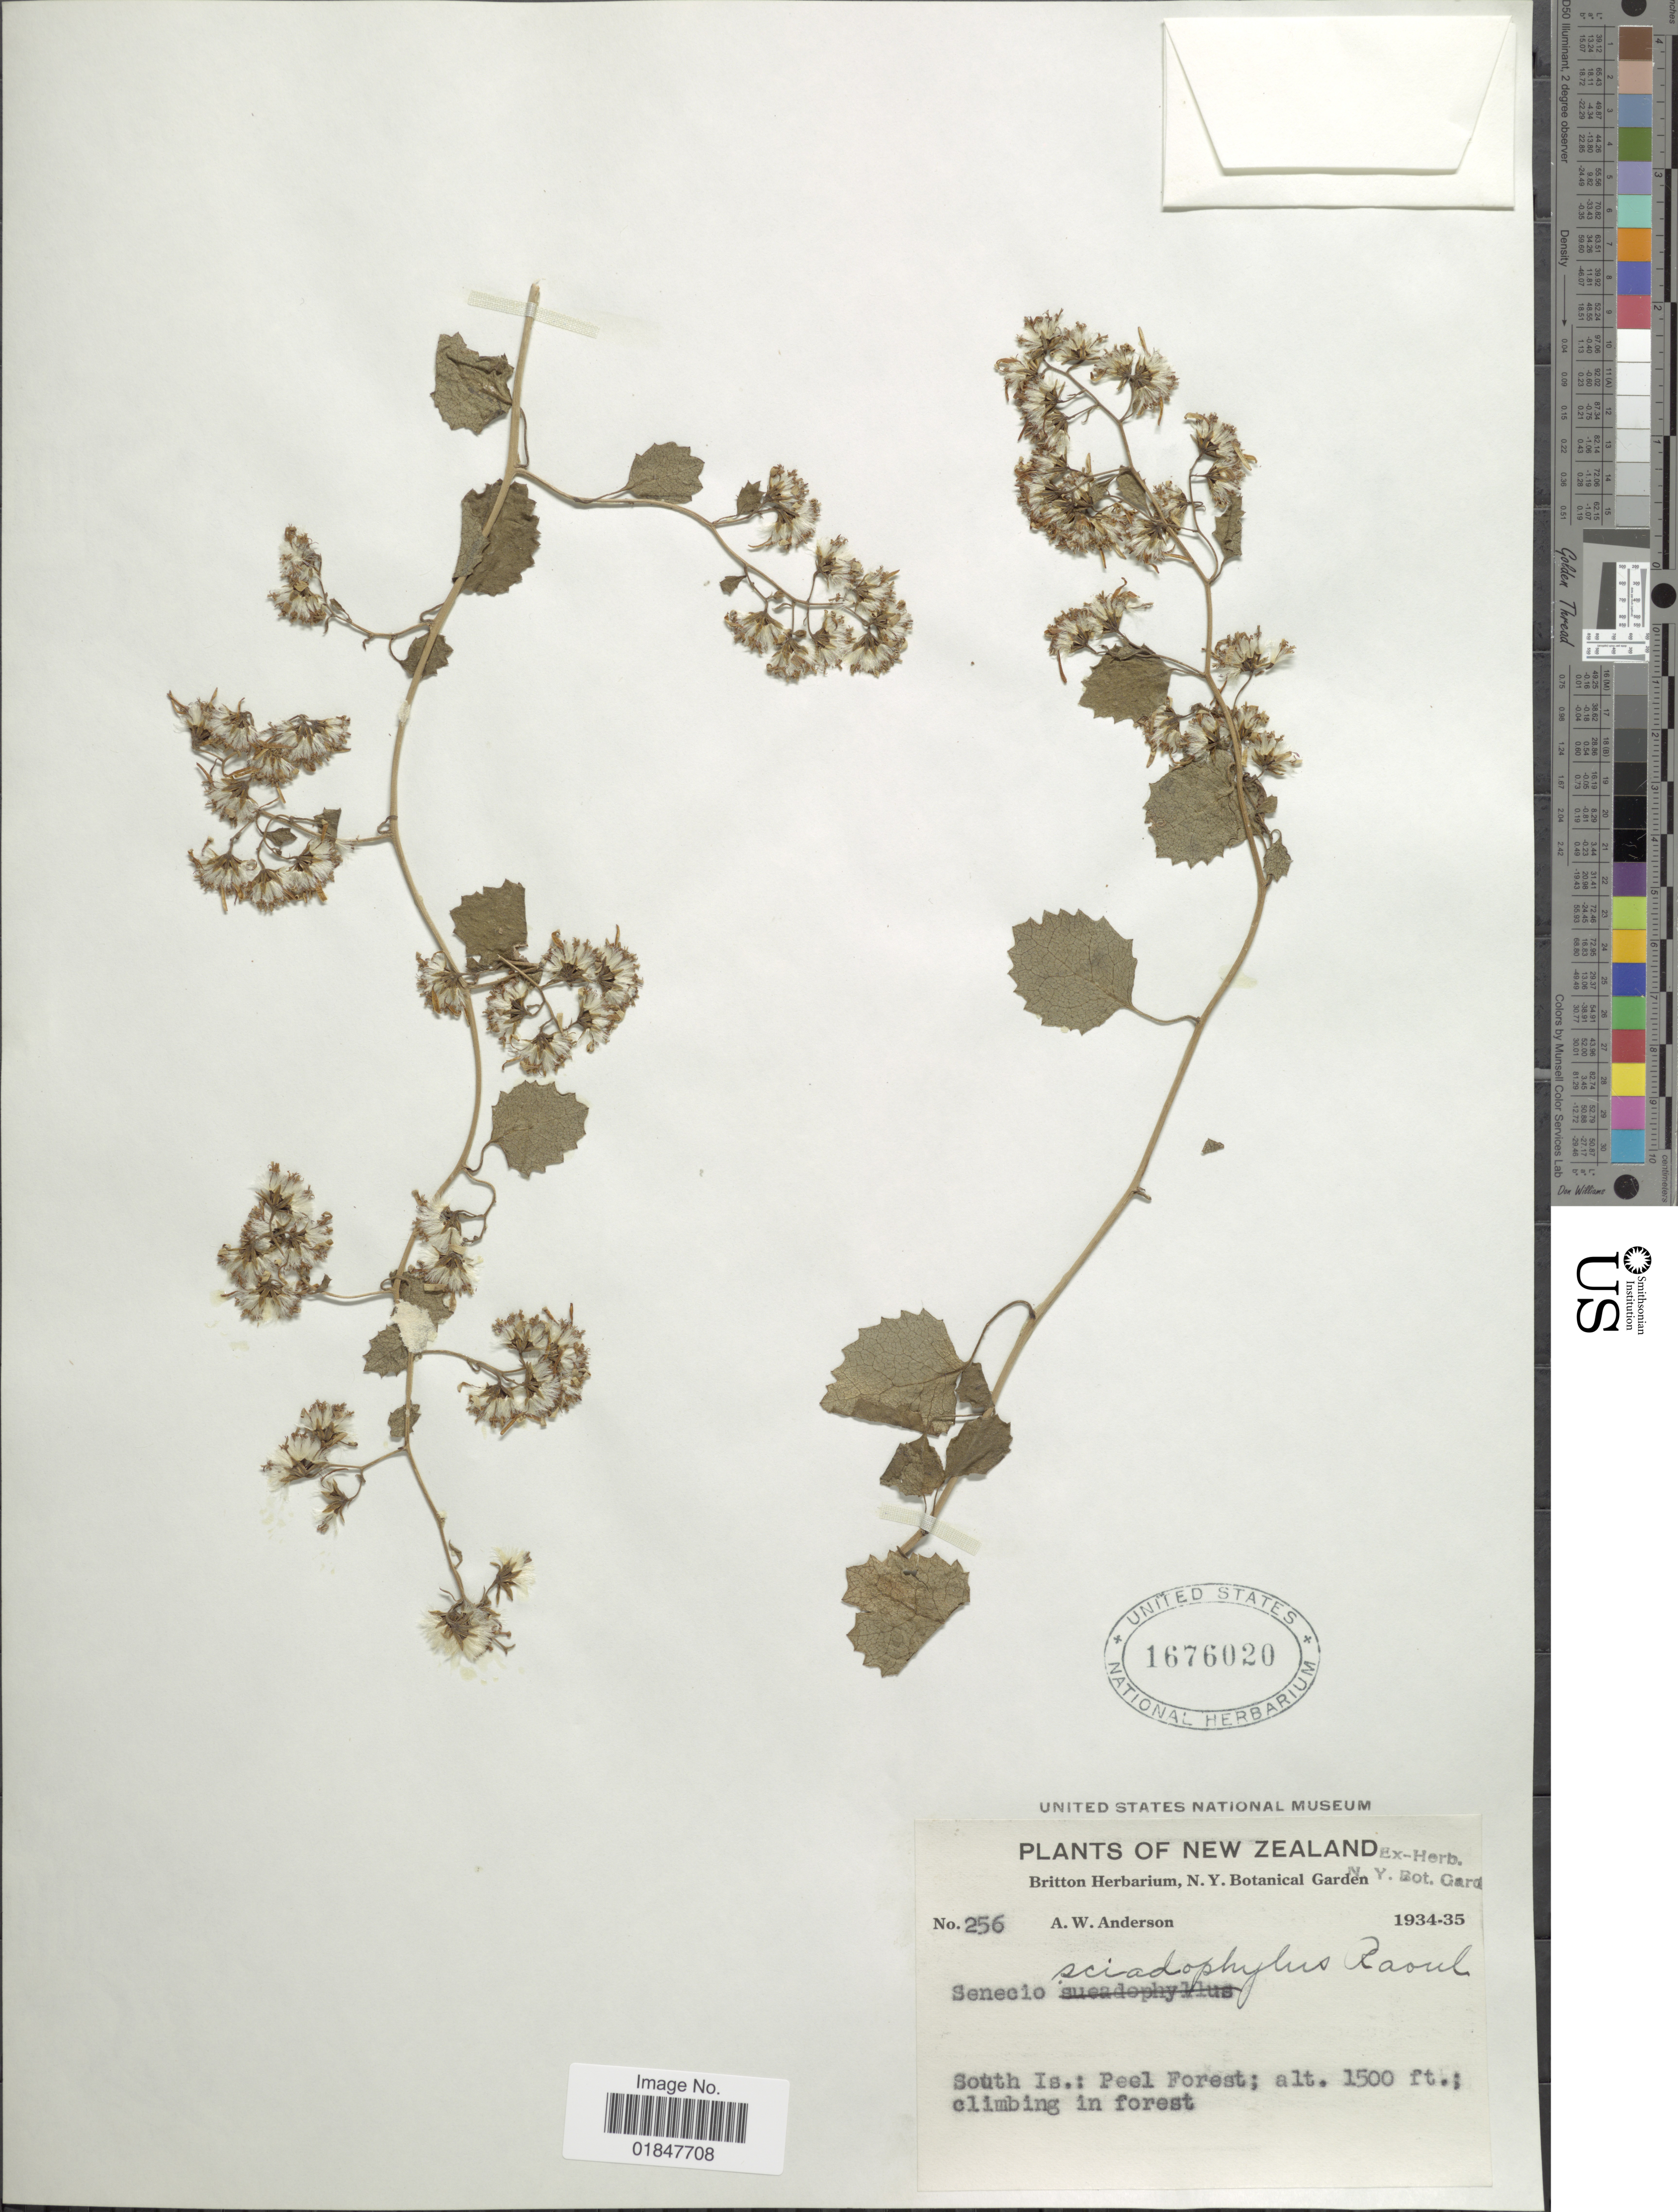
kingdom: Plantae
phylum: Tracheophyta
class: Magnoliopsida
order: Asterales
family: Asteraceae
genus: Brachyglottis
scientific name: Brachyglottis sciadophila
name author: (Raoul) B. Nord.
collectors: A. W. Anderson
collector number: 256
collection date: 1934/1935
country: New Zealand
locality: South Is.: Peel Forest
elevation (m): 457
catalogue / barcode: US 1676020